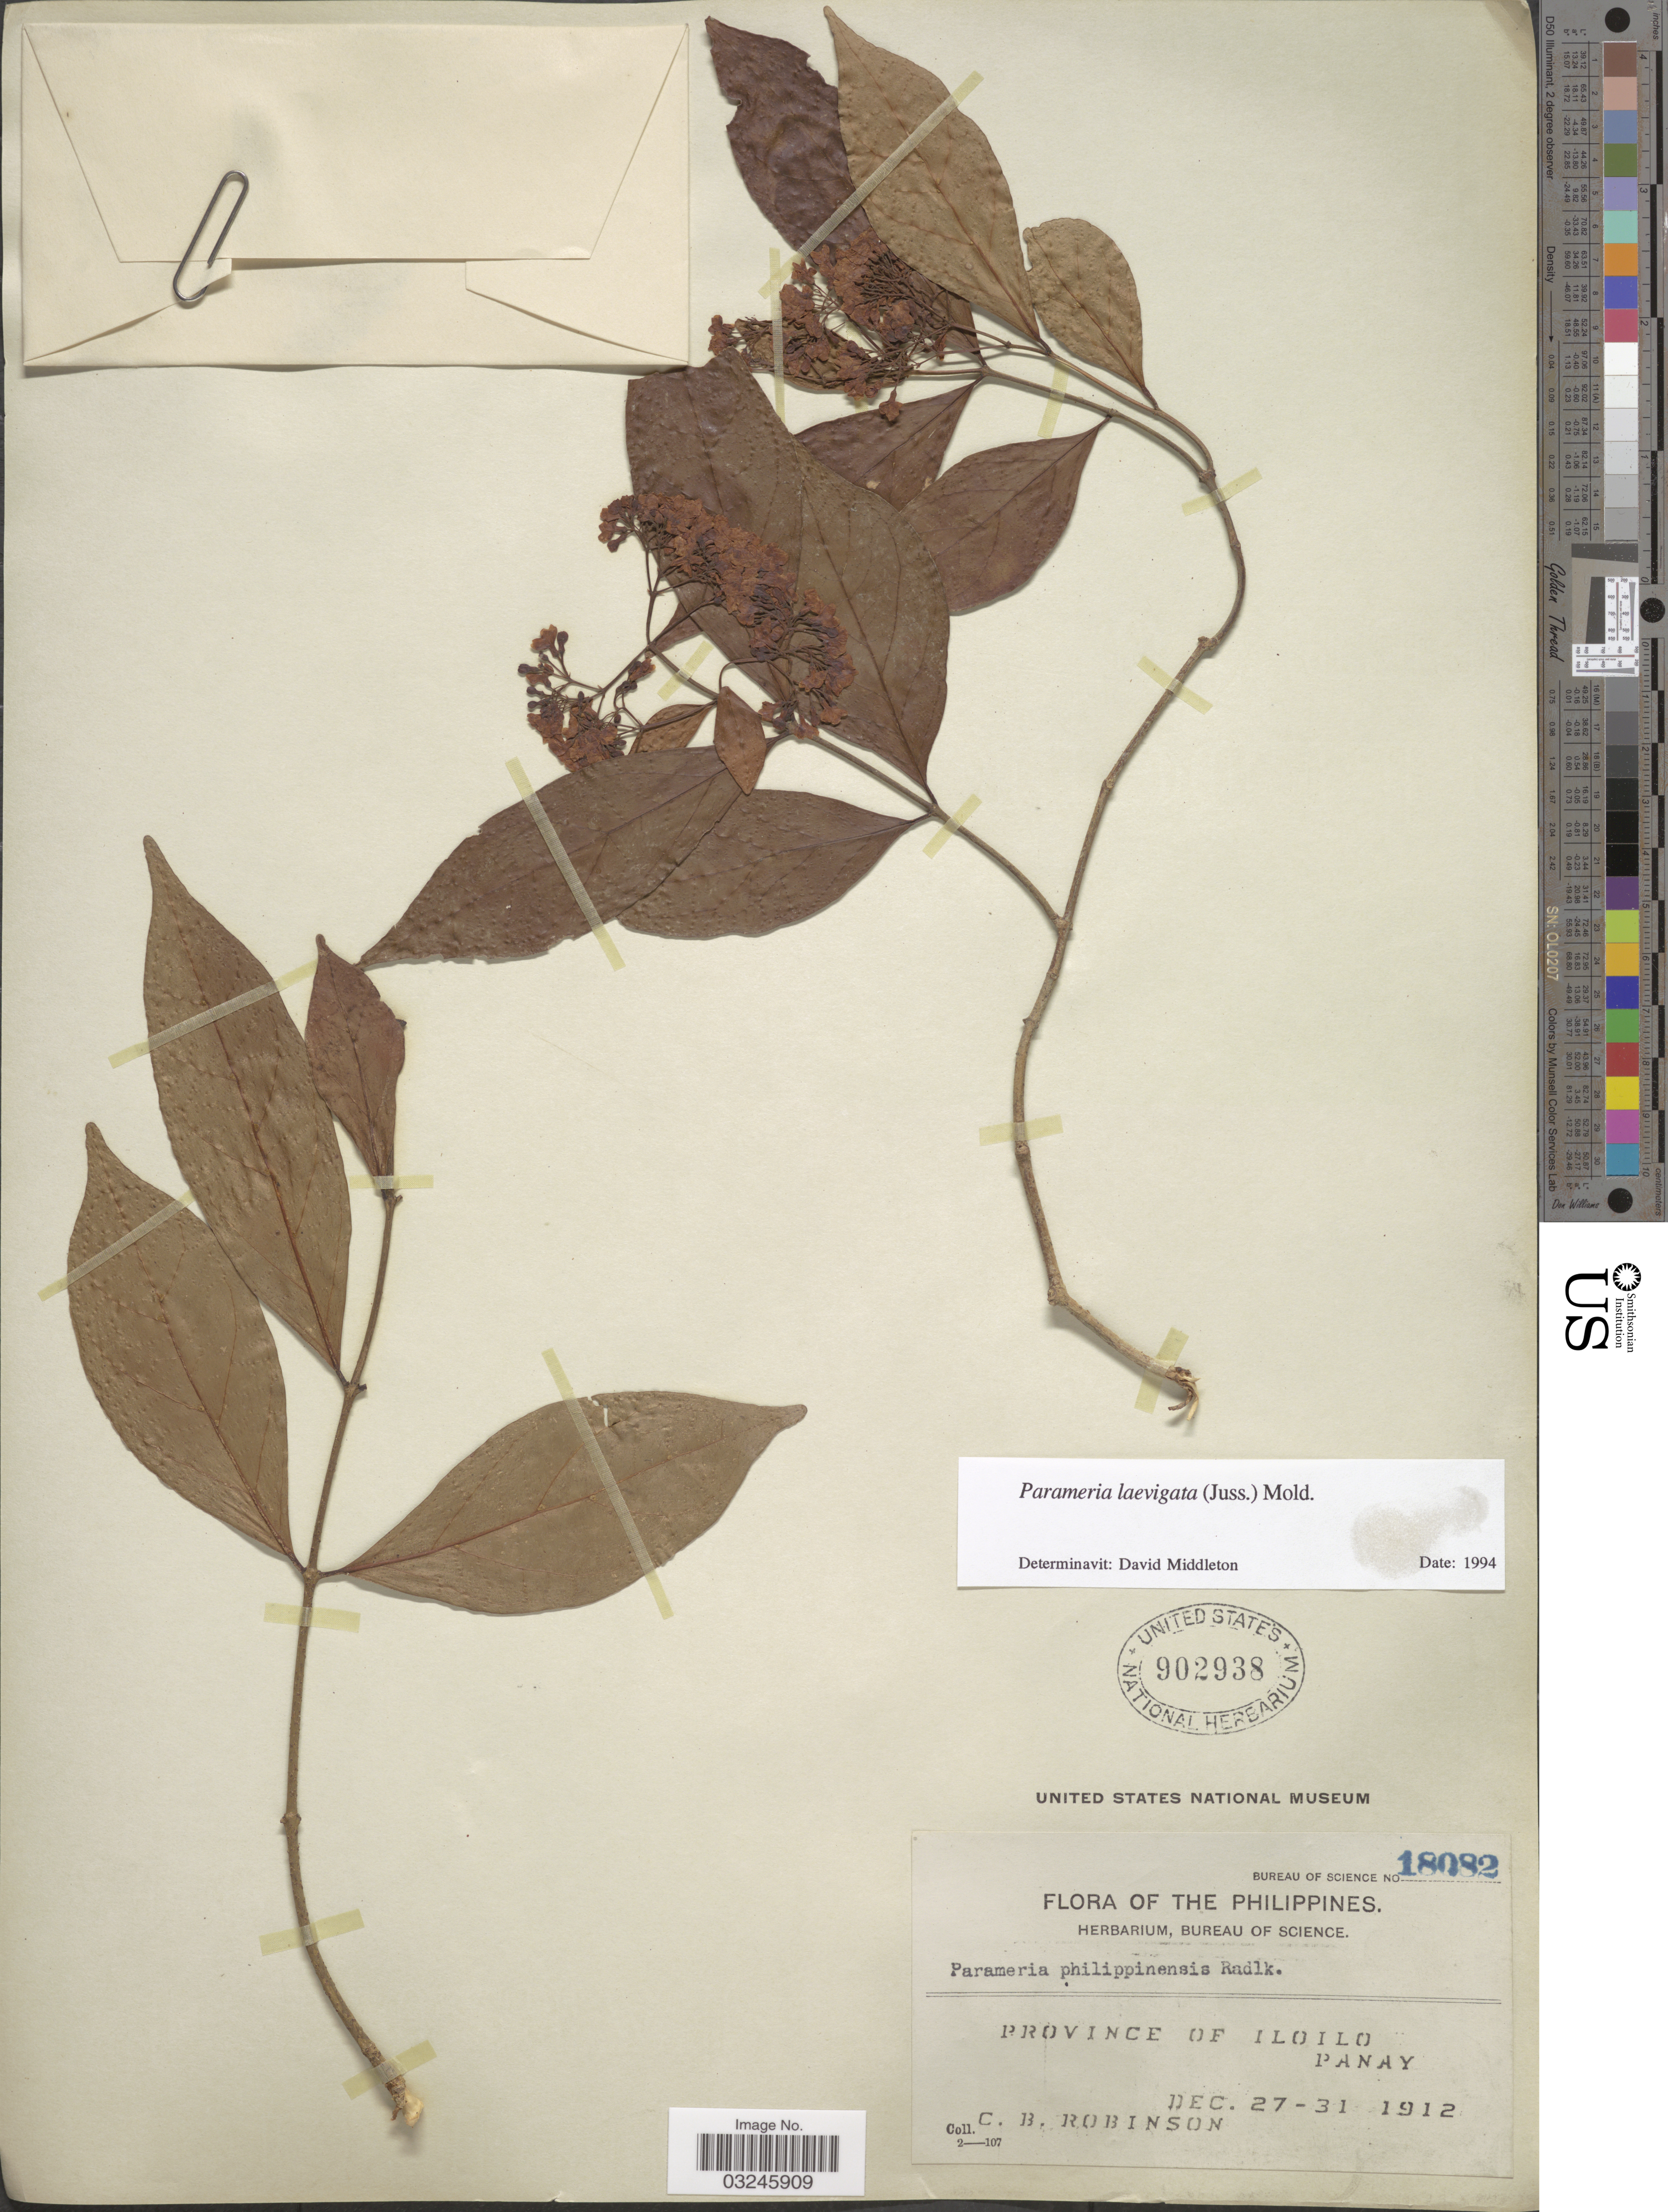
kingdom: Plantae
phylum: Tracheophyta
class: Magnoliopsida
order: Gentianales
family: Apocynaceae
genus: Parameria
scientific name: Parameria laevigata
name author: (Juss.) Moldenke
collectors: C. Robinson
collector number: Bureau of Science 18082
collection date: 1912-12-27/1912-12-31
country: Philippines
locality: Province of Iloilo, Panay.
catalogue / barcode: US 902938